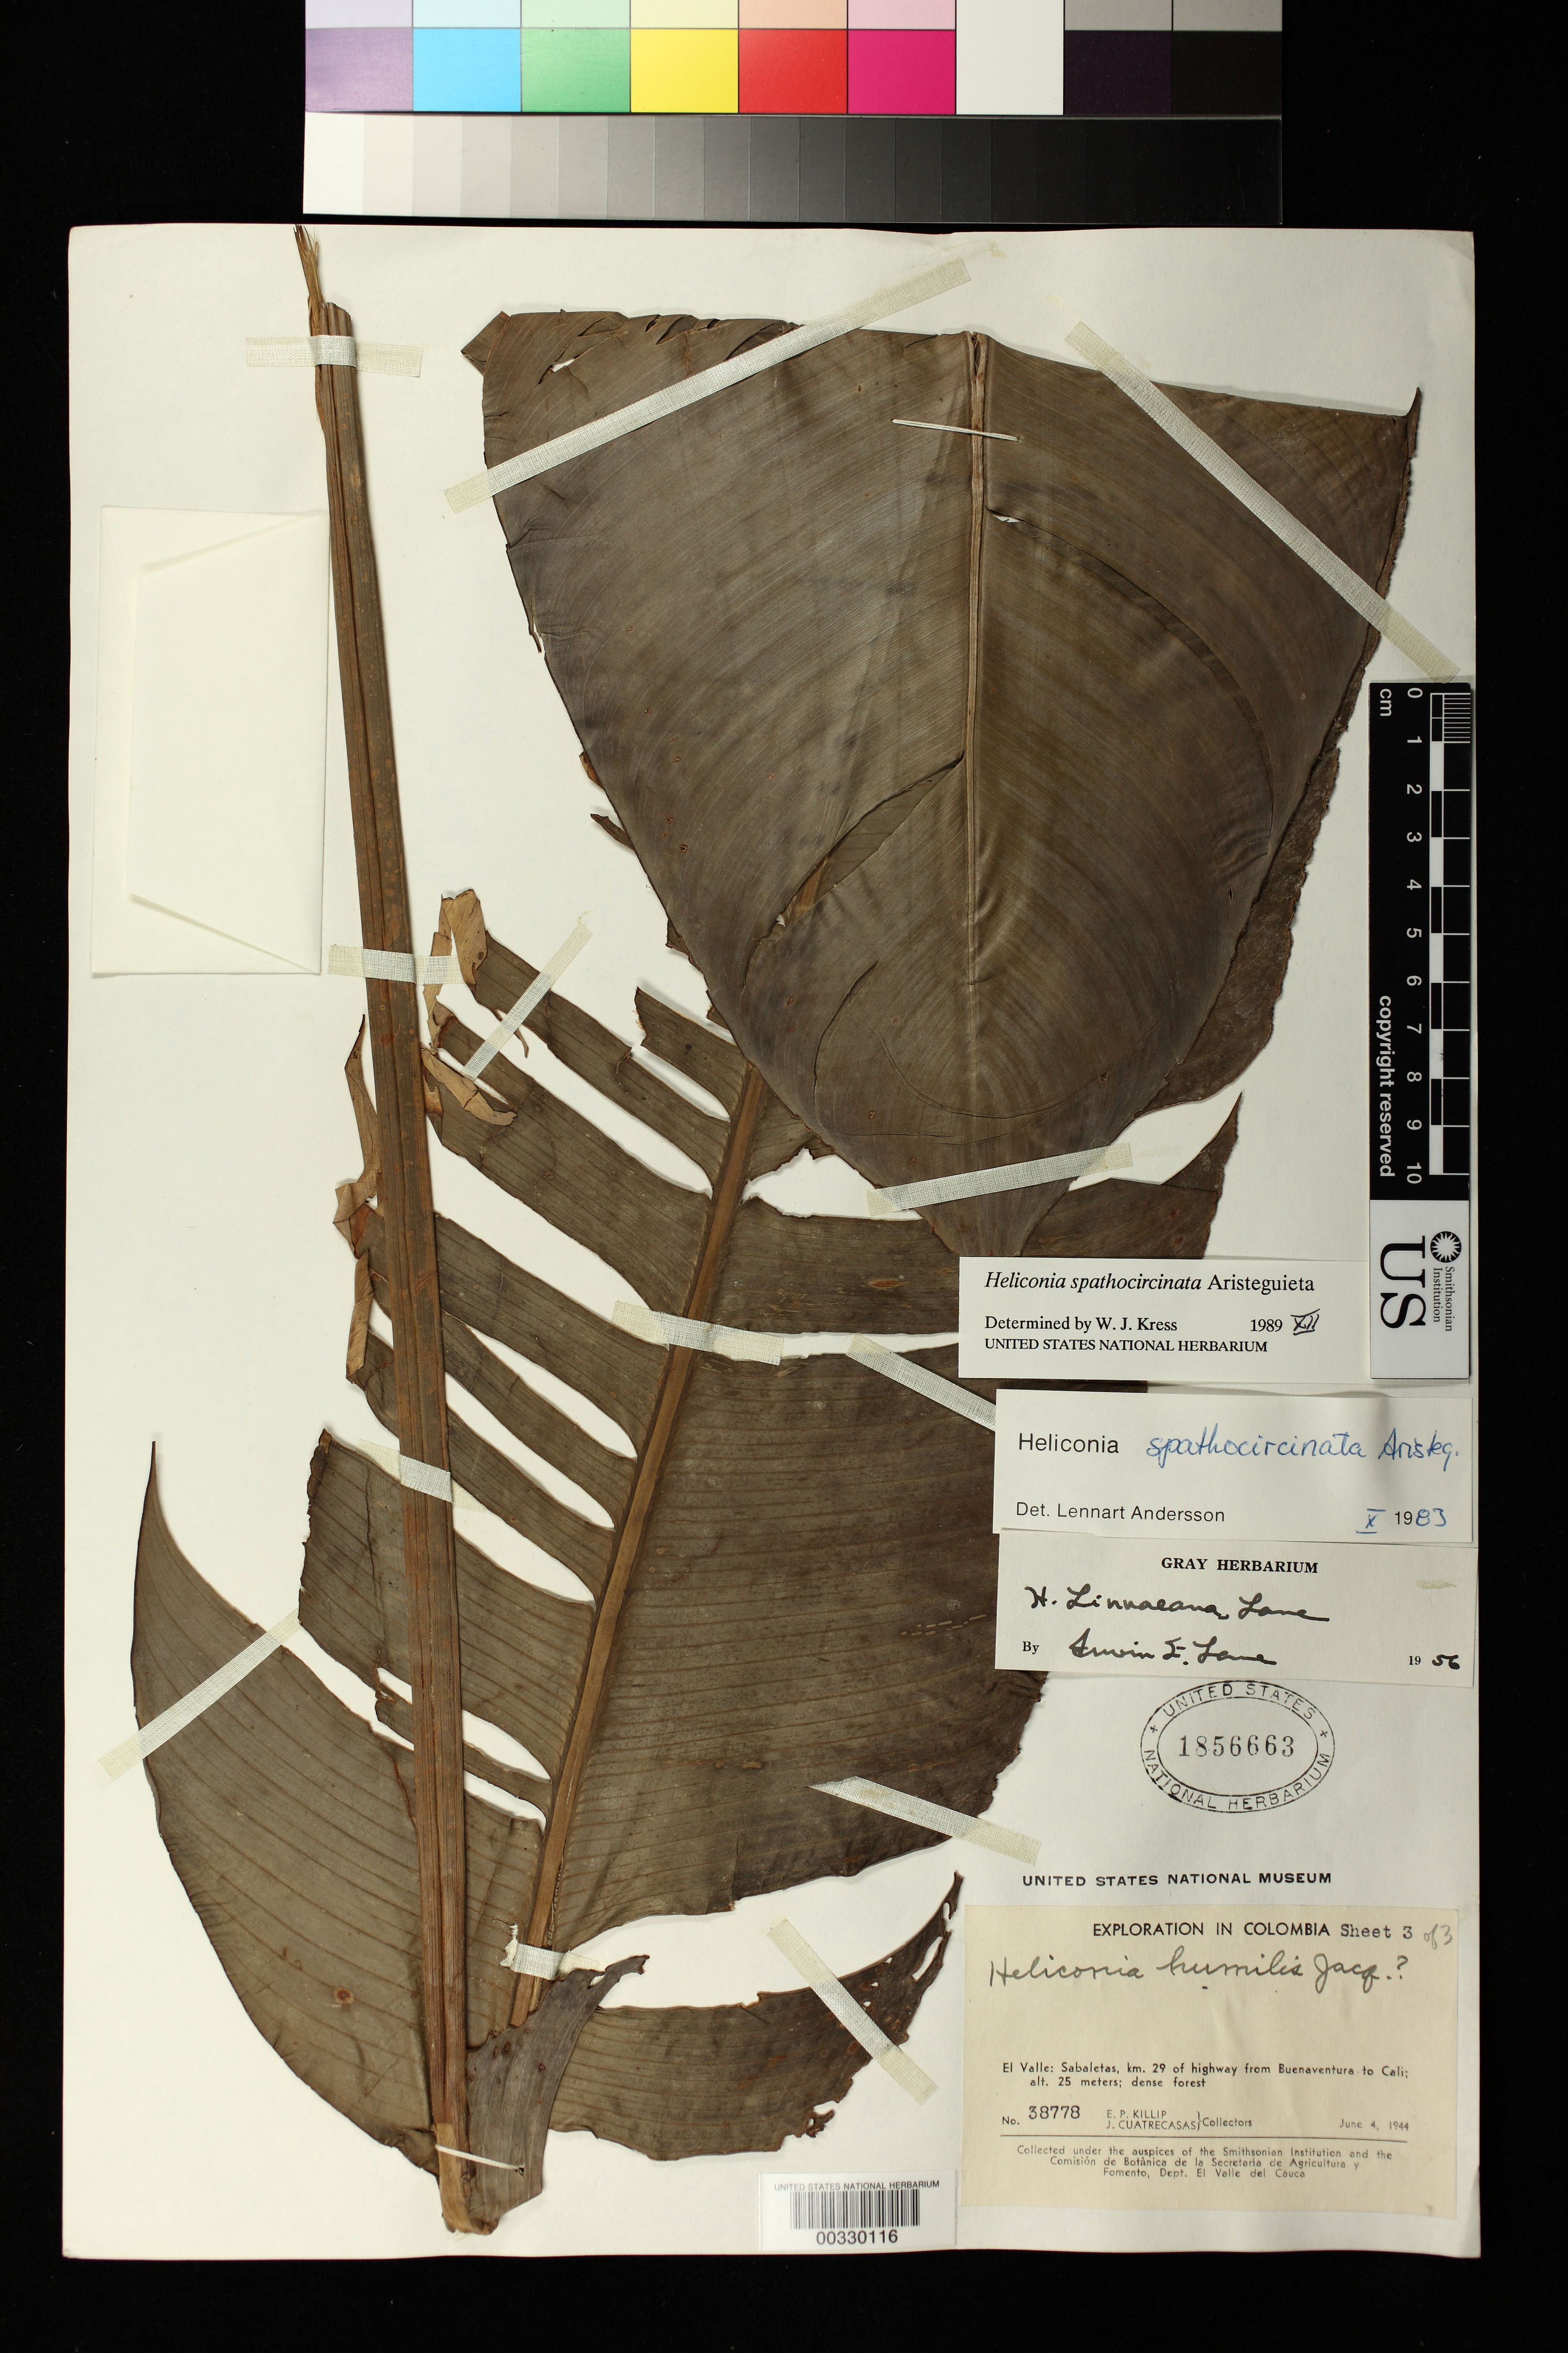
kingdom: Plantae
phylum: Tracheophyta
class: Liliopsida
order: Zingiberales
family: Heliconiaceae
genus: Heliconia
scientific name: Heliconia spathocircinata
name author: Aristeg.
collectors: E. P. Killip & J. Cuatrecasas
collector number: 38778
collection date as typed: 04 Jun 1944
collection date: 1944-06-04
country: Colombia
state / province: Valle del Cauca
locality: Sabaletas, km 29 of highway from Buena Ventura to Cali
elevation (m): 25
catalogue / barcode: US 1856663